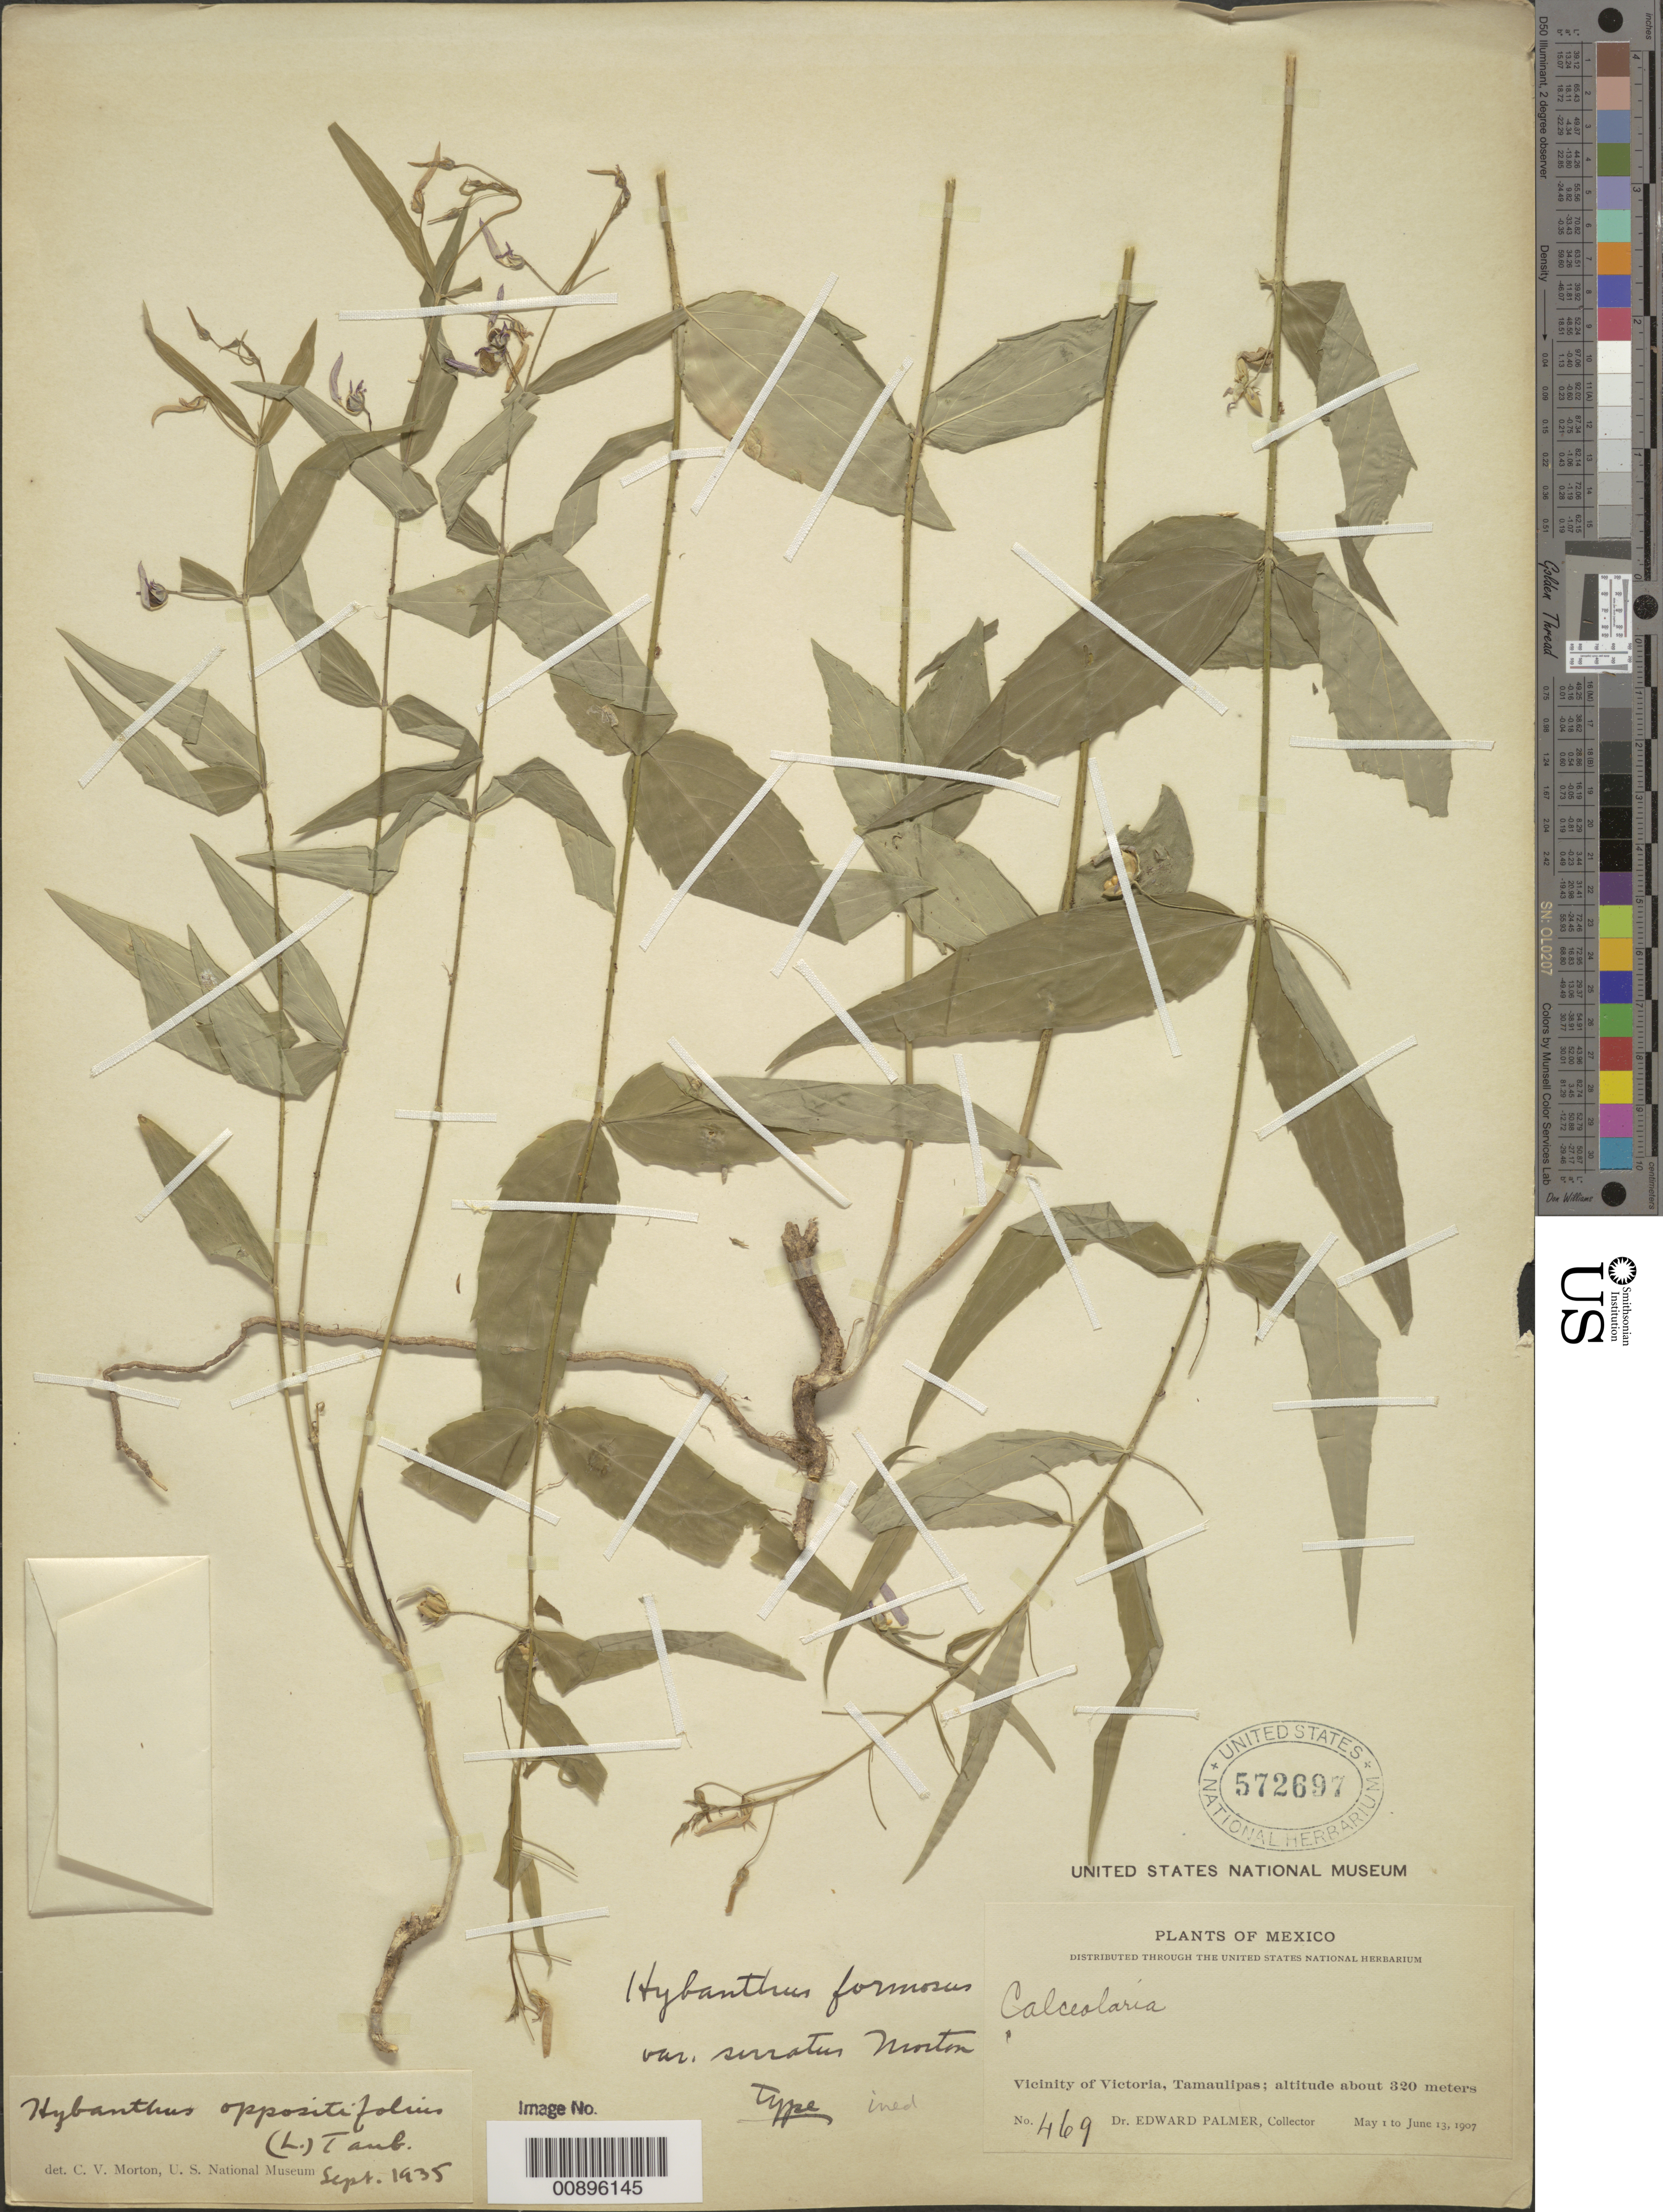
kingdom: Plantae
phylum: Tracheophyta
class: Magnoliopsida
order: Malpighiales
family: Violaceae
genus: Pombalia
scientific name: Pombalia oppositifolia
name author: (L.) Paula-Souza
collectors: E. Palmer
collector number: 469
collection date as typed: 01 May 1907 to 13 Jun 1907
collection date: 1907-05-01/1907-06-13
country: Mexico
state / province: Tamaulipas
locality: Vicinity of Victoria.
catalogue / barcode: US 572697